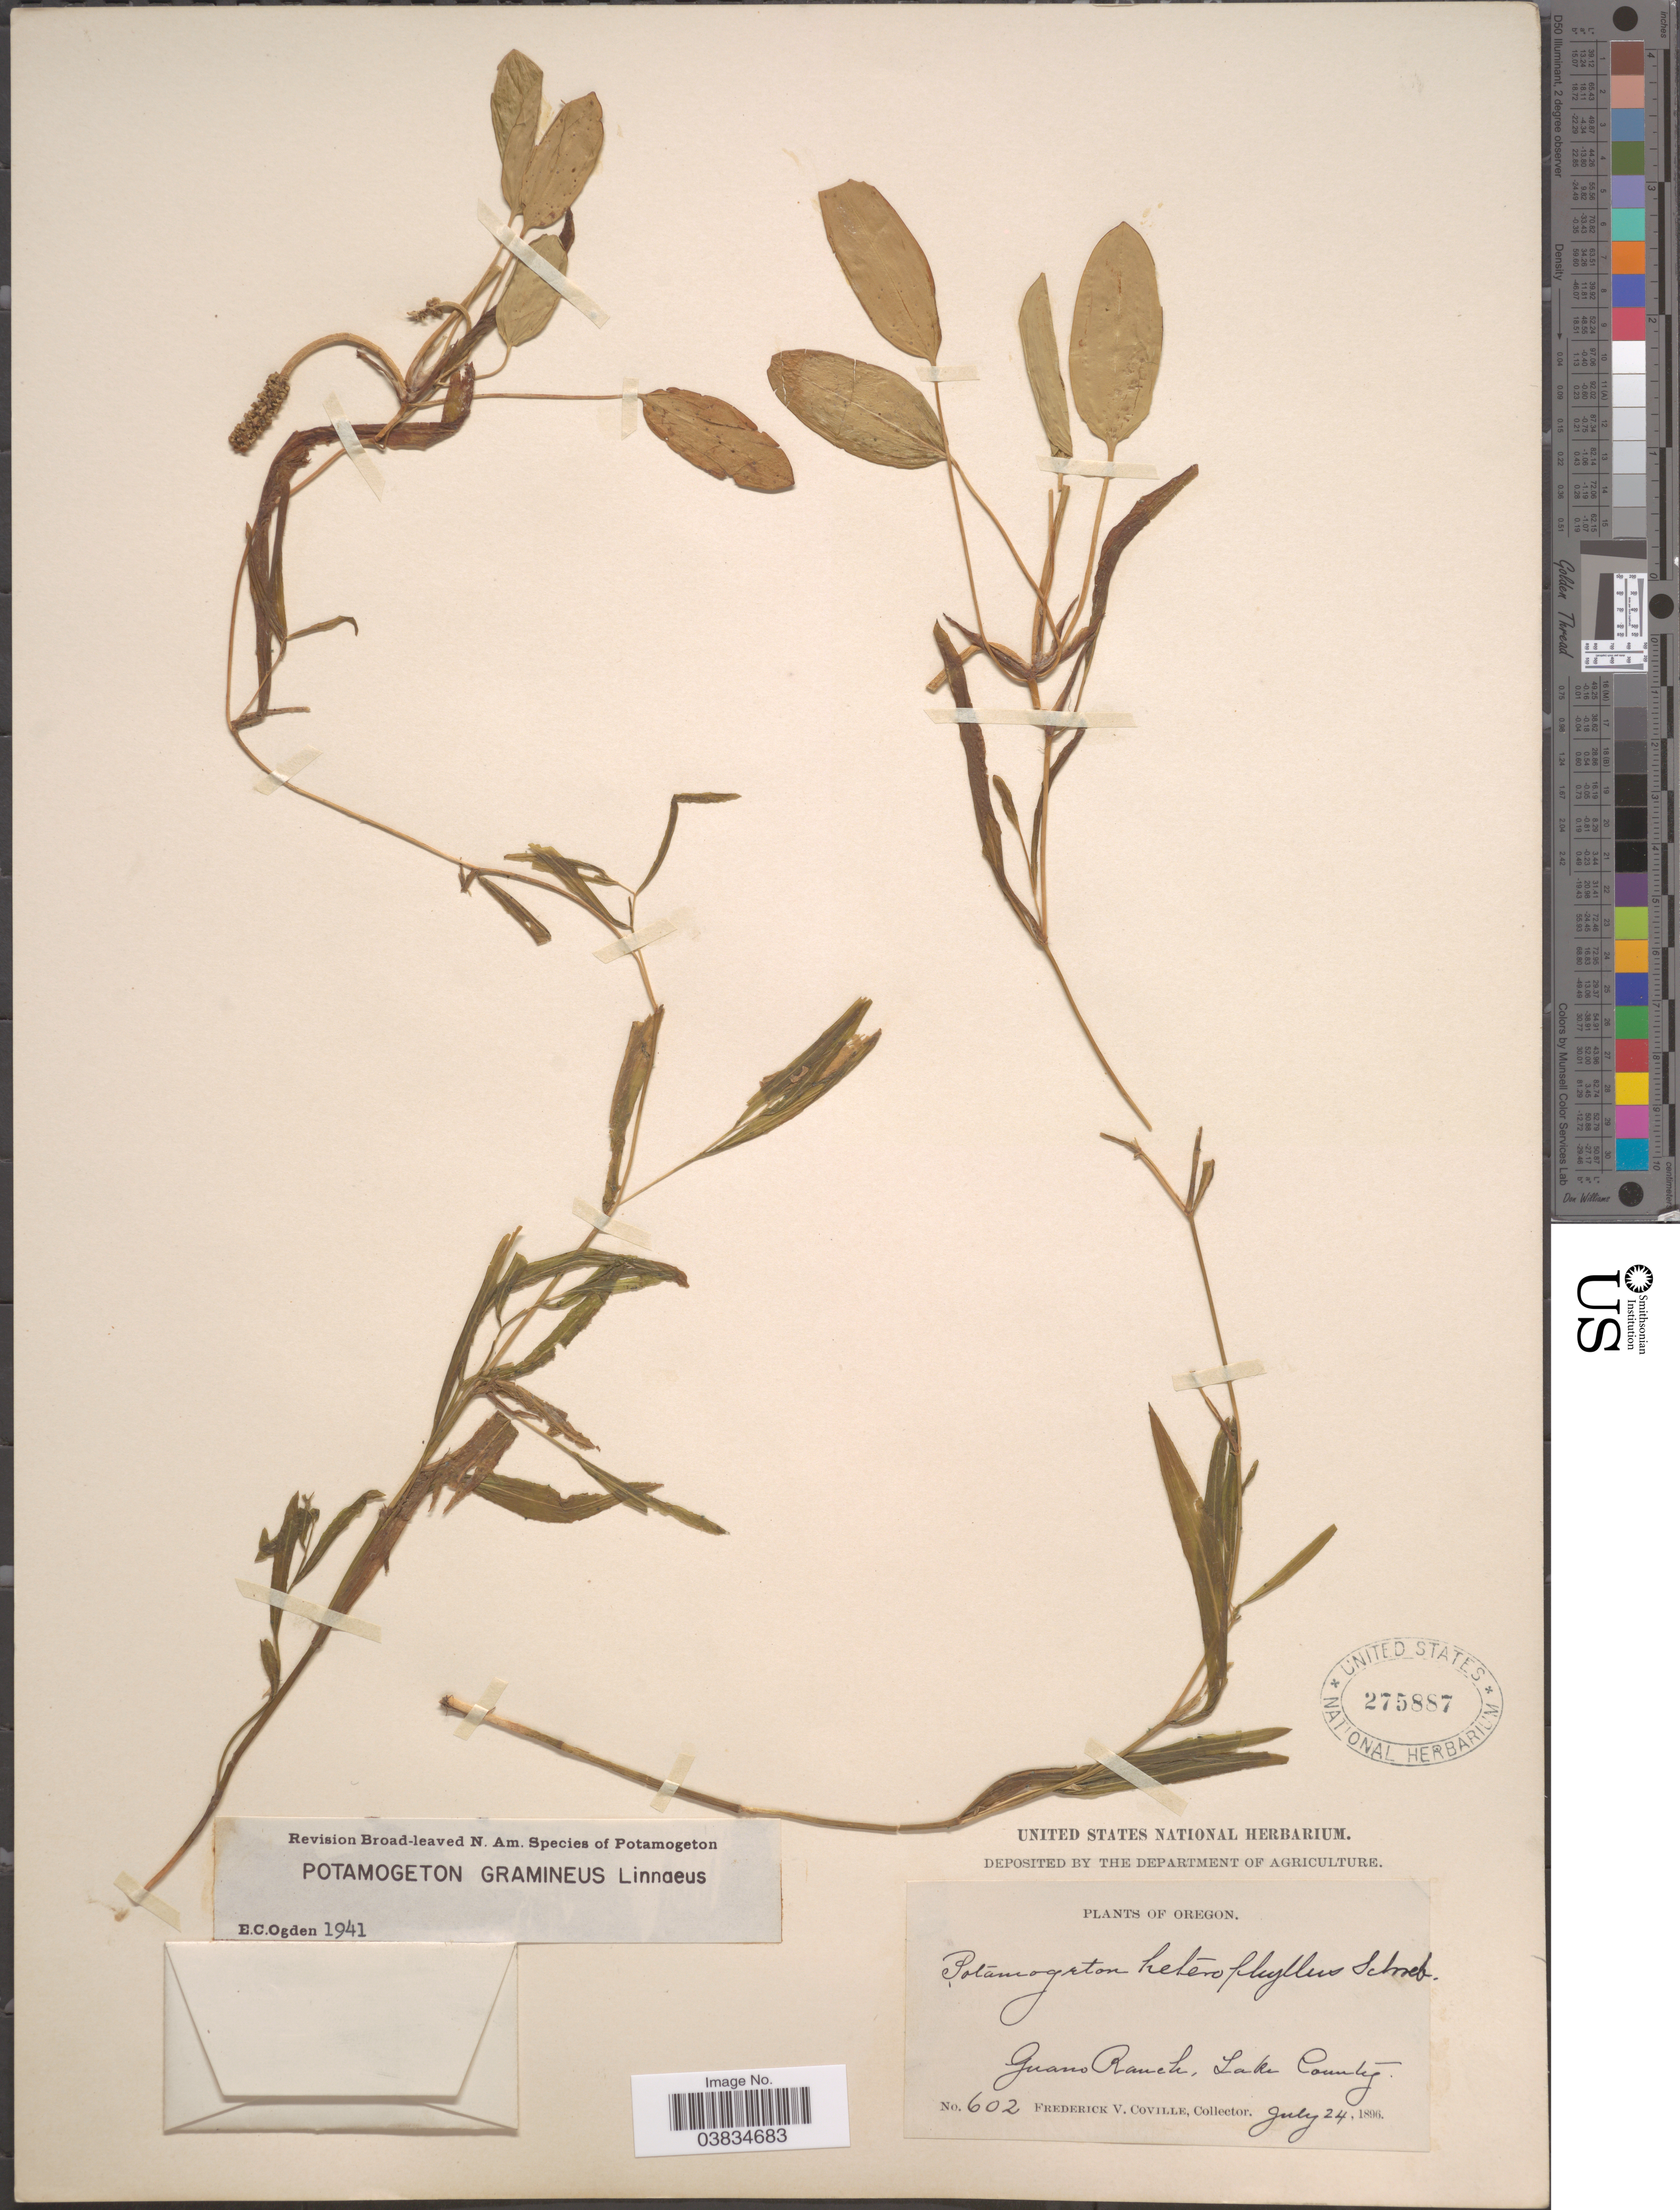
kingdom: Plantae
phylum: Tracheophyta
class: Liliopsida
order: Alismatales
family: Potamogetonaceae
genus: Potamogeton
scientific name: Potamogeton gramineus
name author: L.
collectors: F. V. Coville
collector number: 602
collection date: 1896-07-24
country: United States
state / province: Oregon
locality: Guano Ranch, Lake County.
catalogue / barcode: US 275887